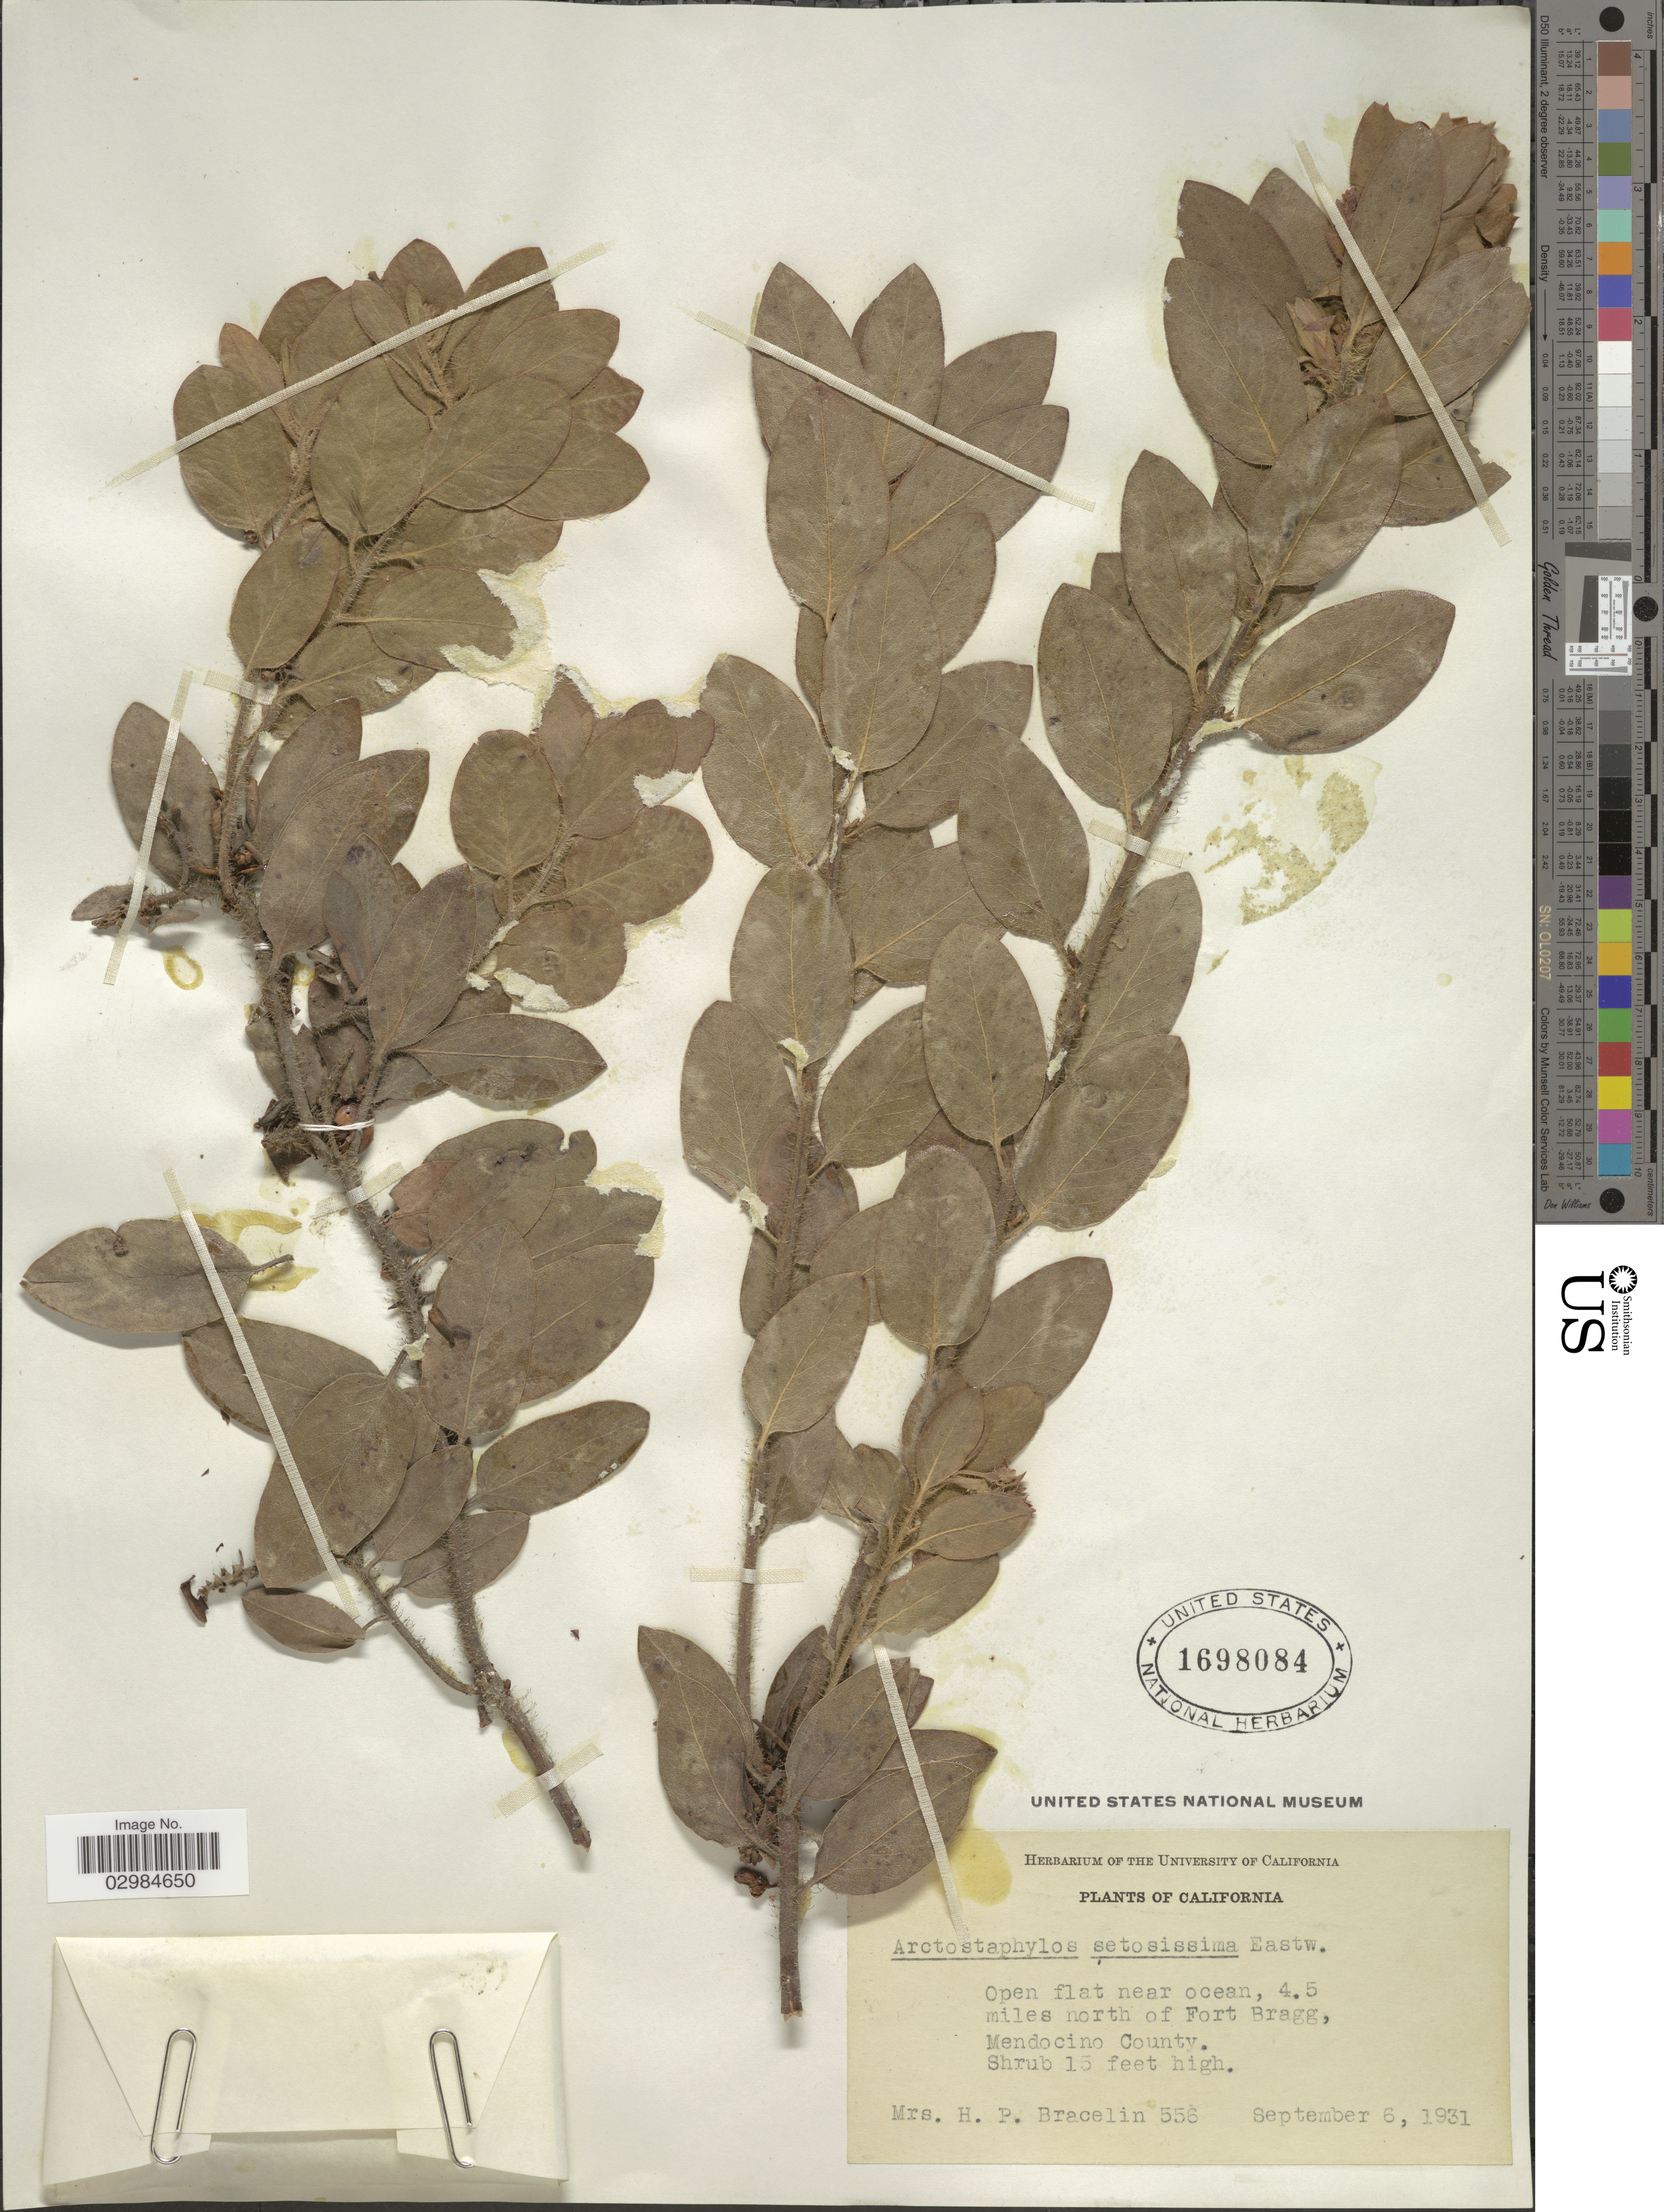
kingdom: Plantae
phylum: Tracheophyta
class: Magnoliopsida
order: Ericales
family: Ericaceae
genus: Arctostaphylos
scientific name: Arctostaphylos setosissima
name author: Eastw.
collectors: H. Bracelin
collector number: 556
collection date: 1931-09-06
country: United States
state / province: California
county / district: Mendocino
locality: Open flat near ocean, 4.5 miles north of Fort Bragg, Mendocino County.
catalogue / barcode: US 1698084